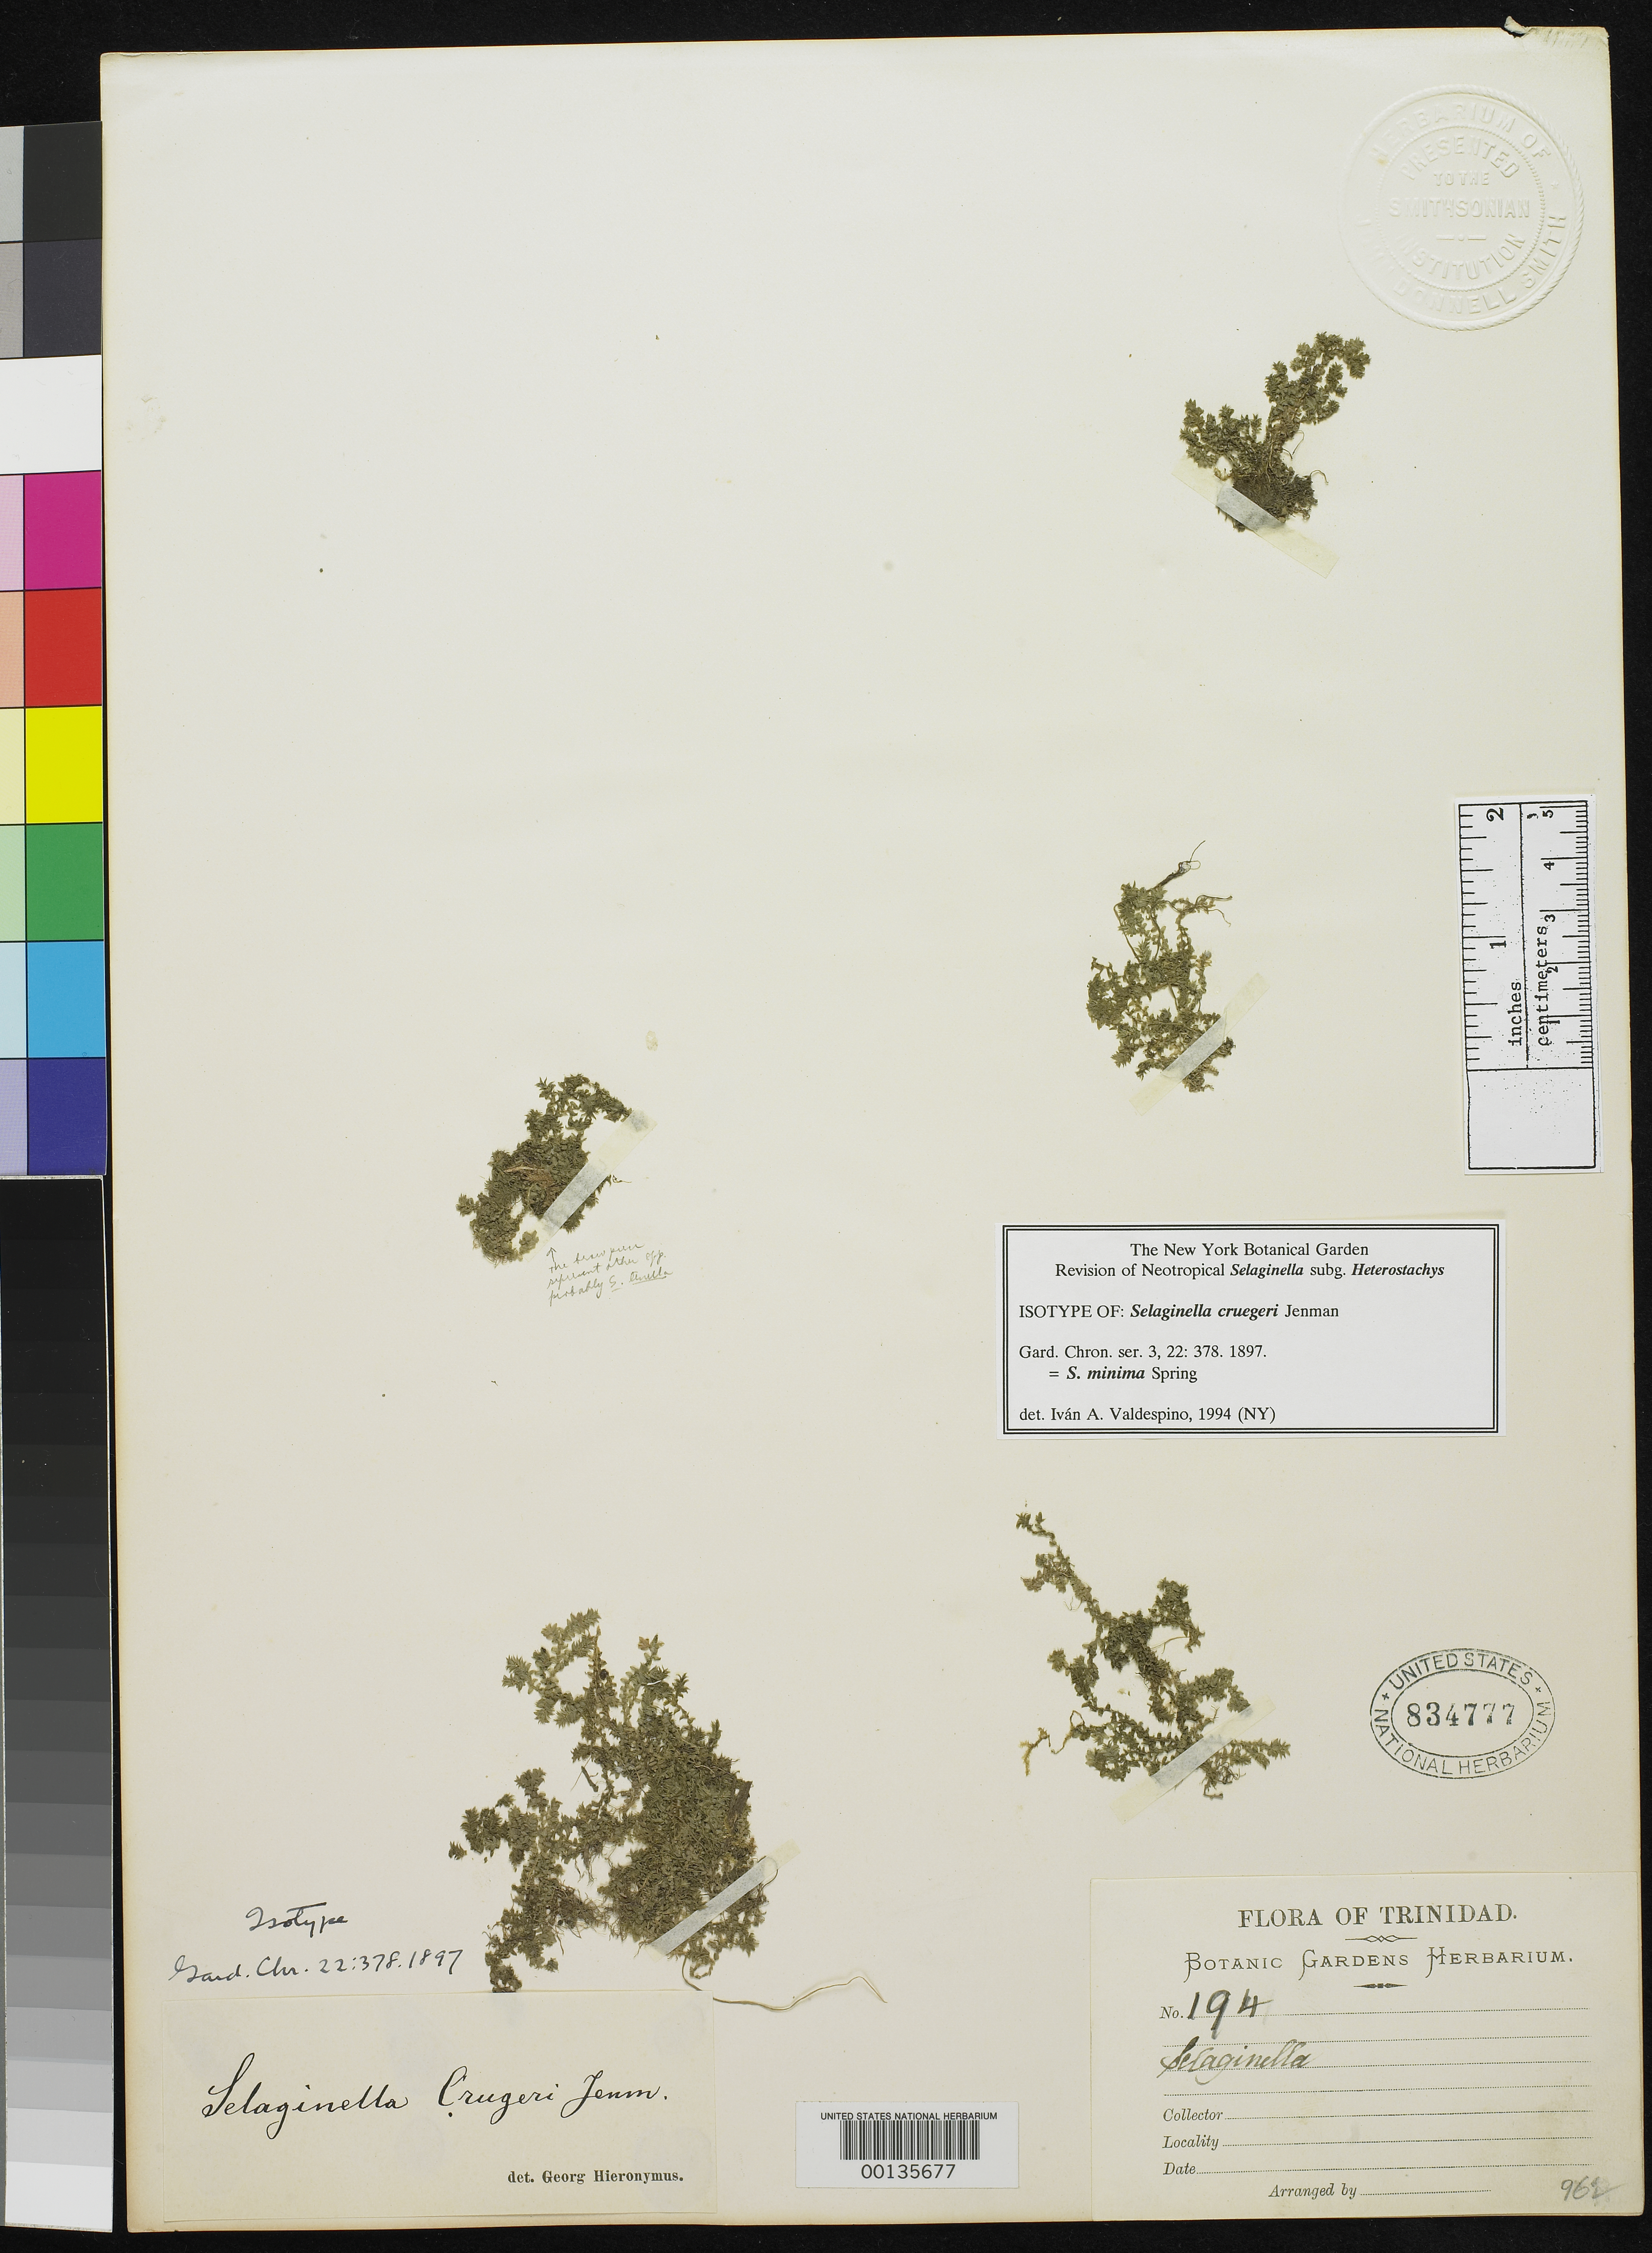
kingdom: Plantae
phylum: Tracheophyta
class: Lycopodiopsida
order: Selaginellales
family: Selaginellaceae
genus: Selaginella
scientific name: Selaginella crugeri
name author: Jenman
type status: Type Collection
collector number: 194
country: Trinidad and Tobago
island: Trinidad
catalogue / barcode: US 834777